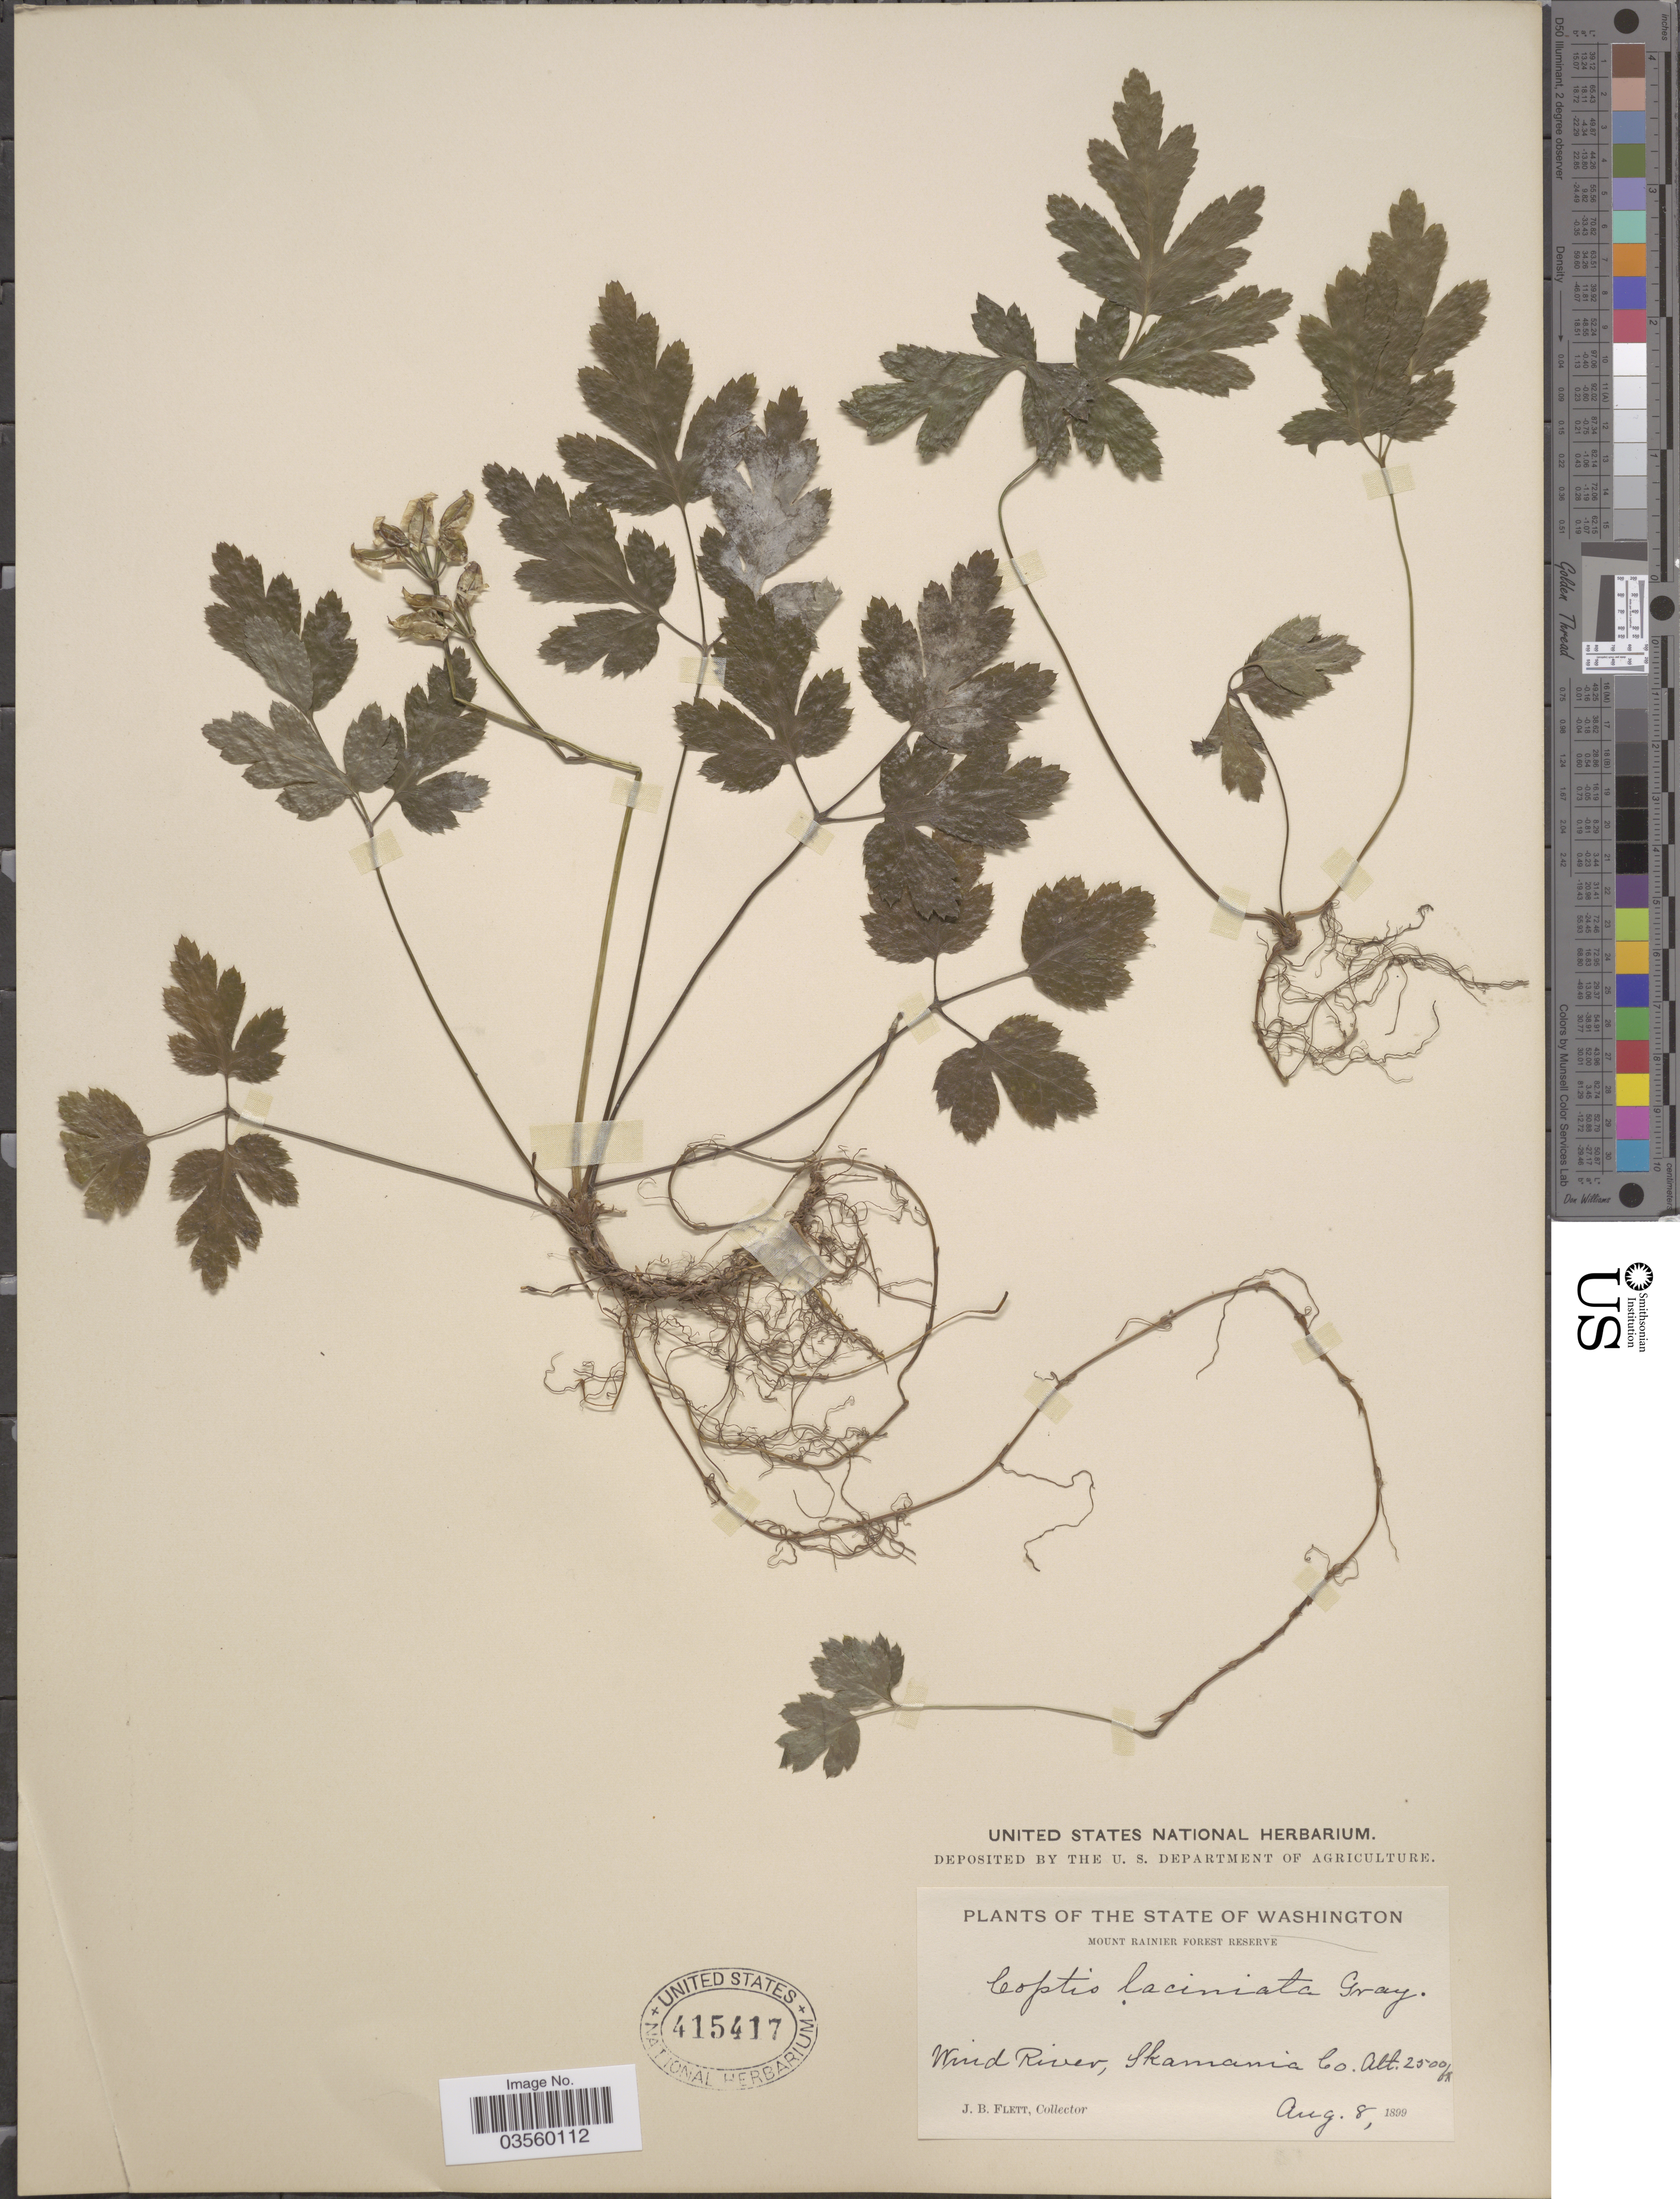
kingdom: Plantae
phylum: Tracheophyta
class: Magnoliopsida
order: Ranunculales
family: Ranunculaceae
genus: Coptis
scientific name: Coptis laciniata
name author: A. Gray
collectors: J. Flett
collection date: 1899-08-08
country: United States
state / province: Washington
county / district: Skamania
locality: Mount Rainier Forest Reserve. Wind River, Skamania Co.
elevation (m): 762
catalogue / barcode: US 415417